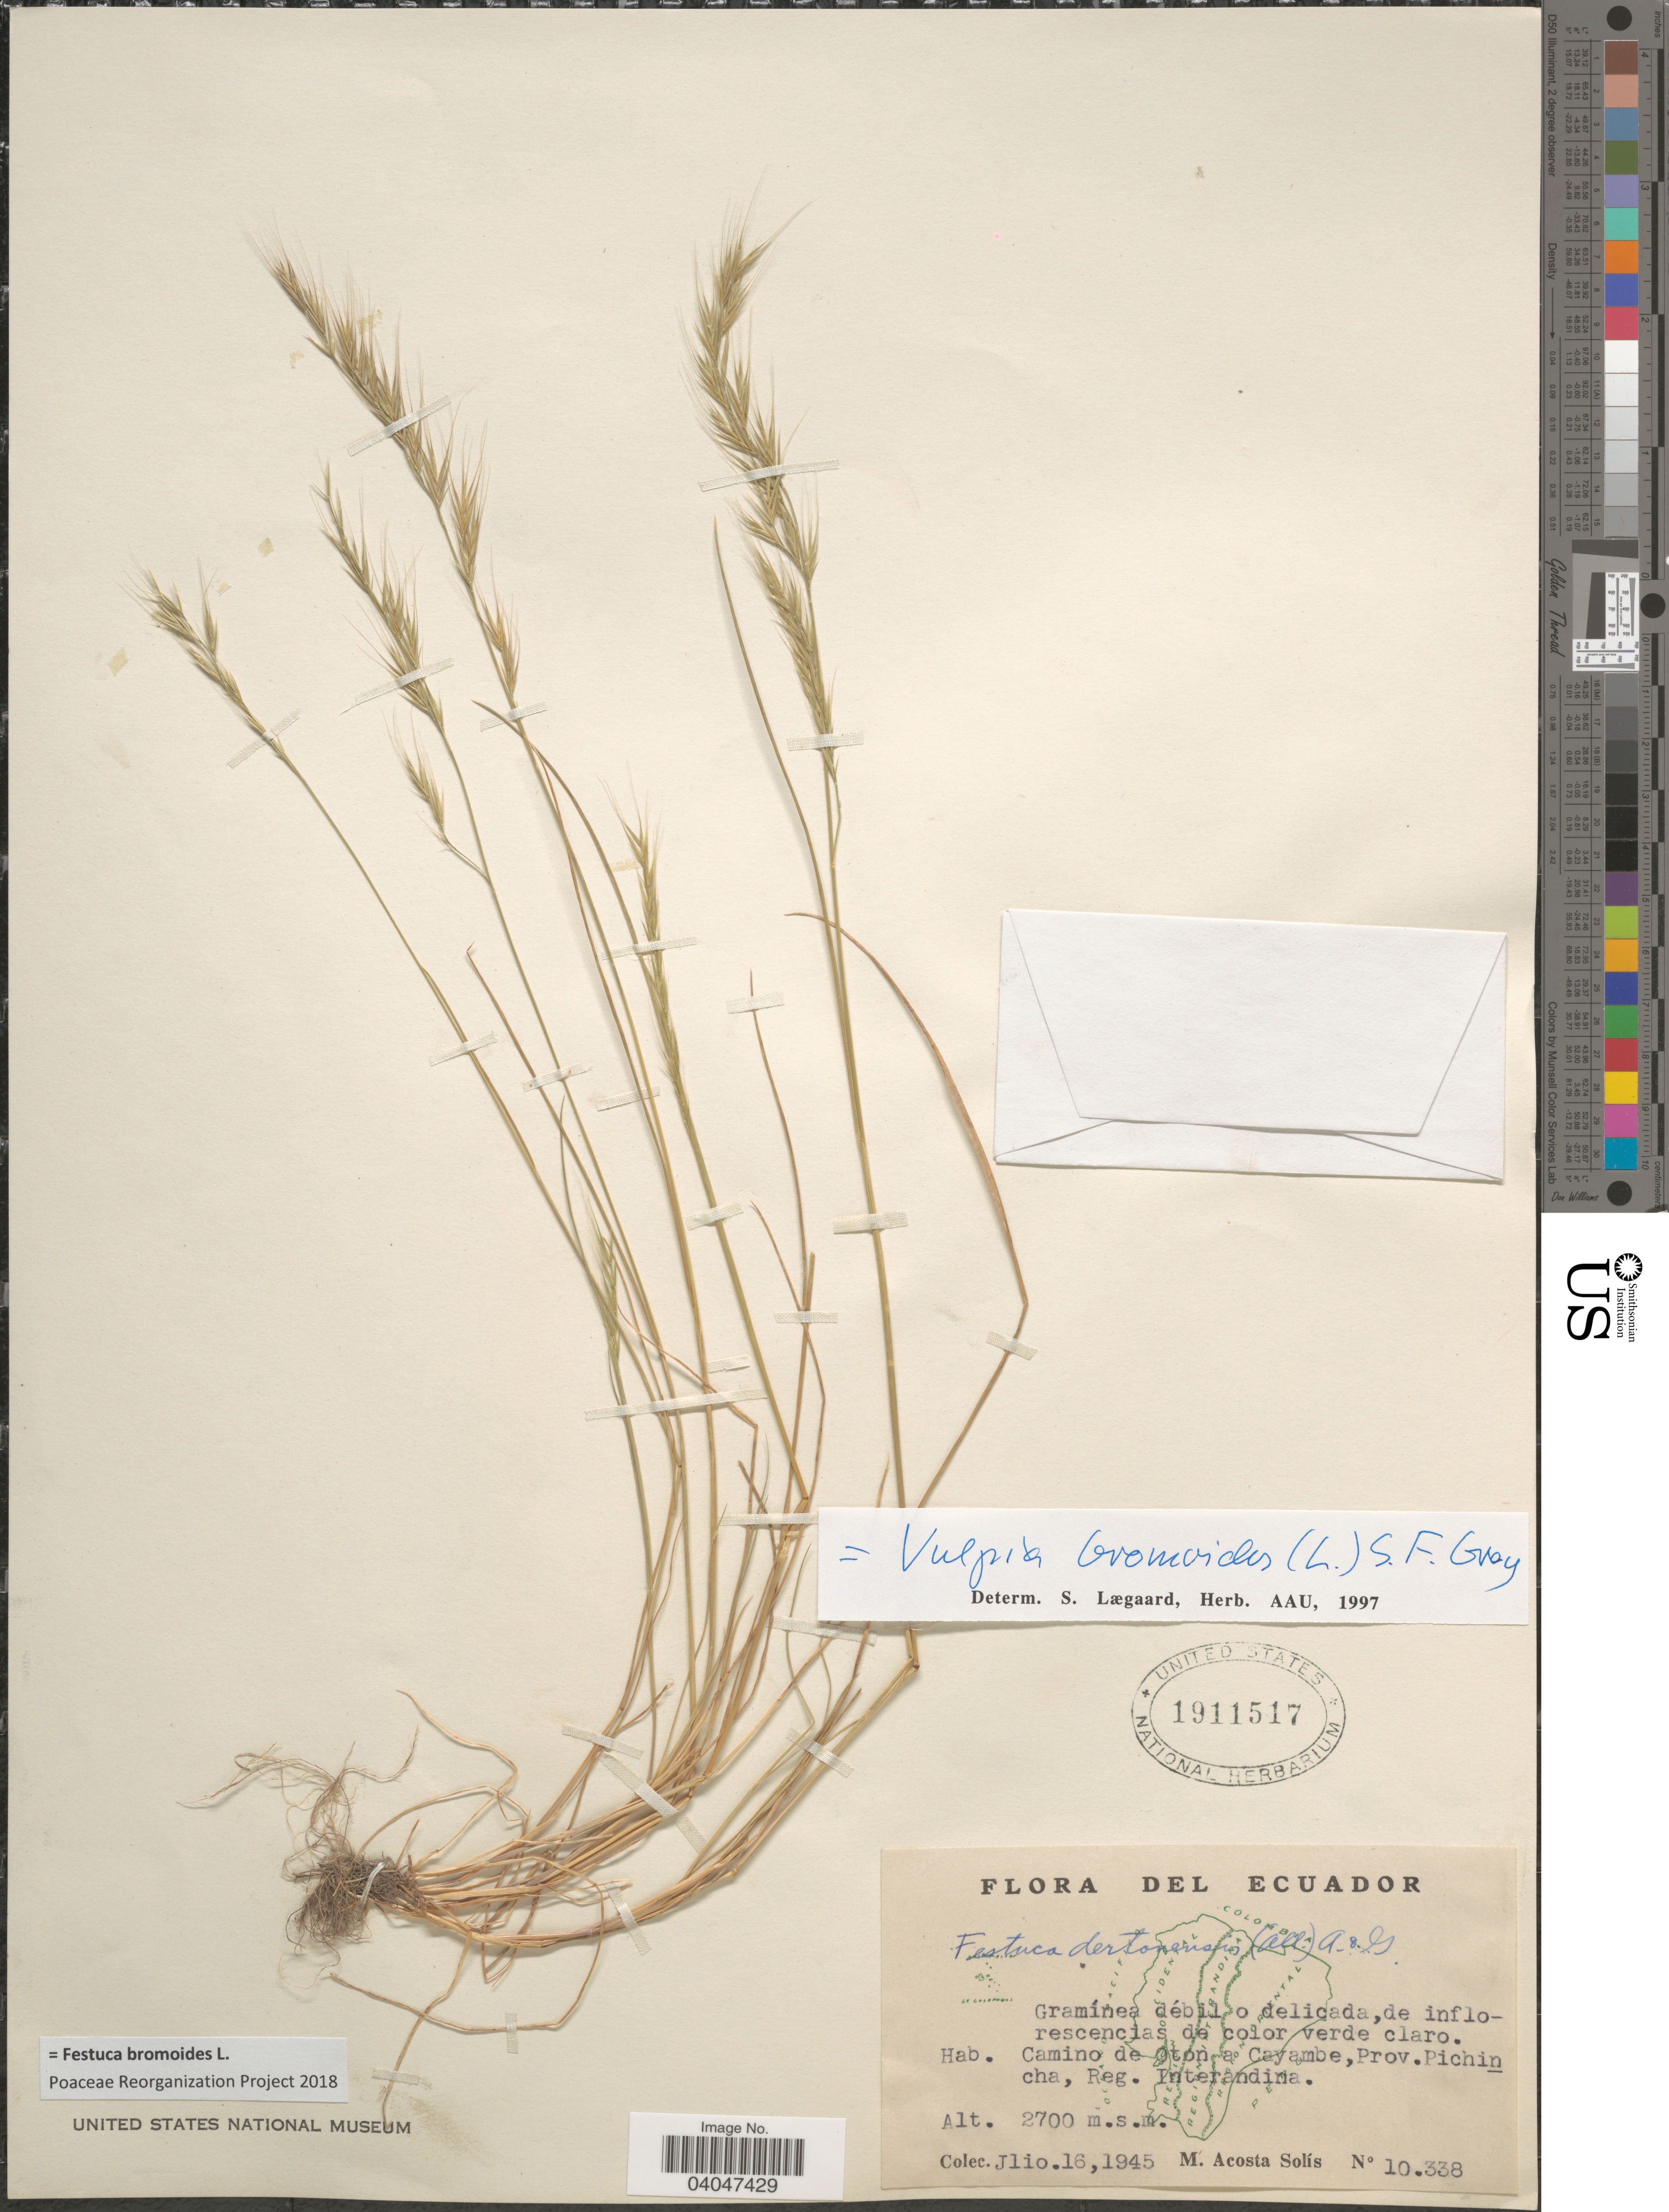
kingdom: Plantae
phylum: Tracheophyta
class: Liliopsida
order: Poales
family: Poaceae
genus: Festuca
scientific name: Festuca bromoides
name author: L.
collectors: M. Acosta Solis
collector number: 10338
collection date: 1945-07-16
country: Ecuador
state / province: Pichincha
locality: Camino de Oton a Cayambe, Reg. Interandina.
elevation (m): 2700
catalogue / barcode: US 1911517